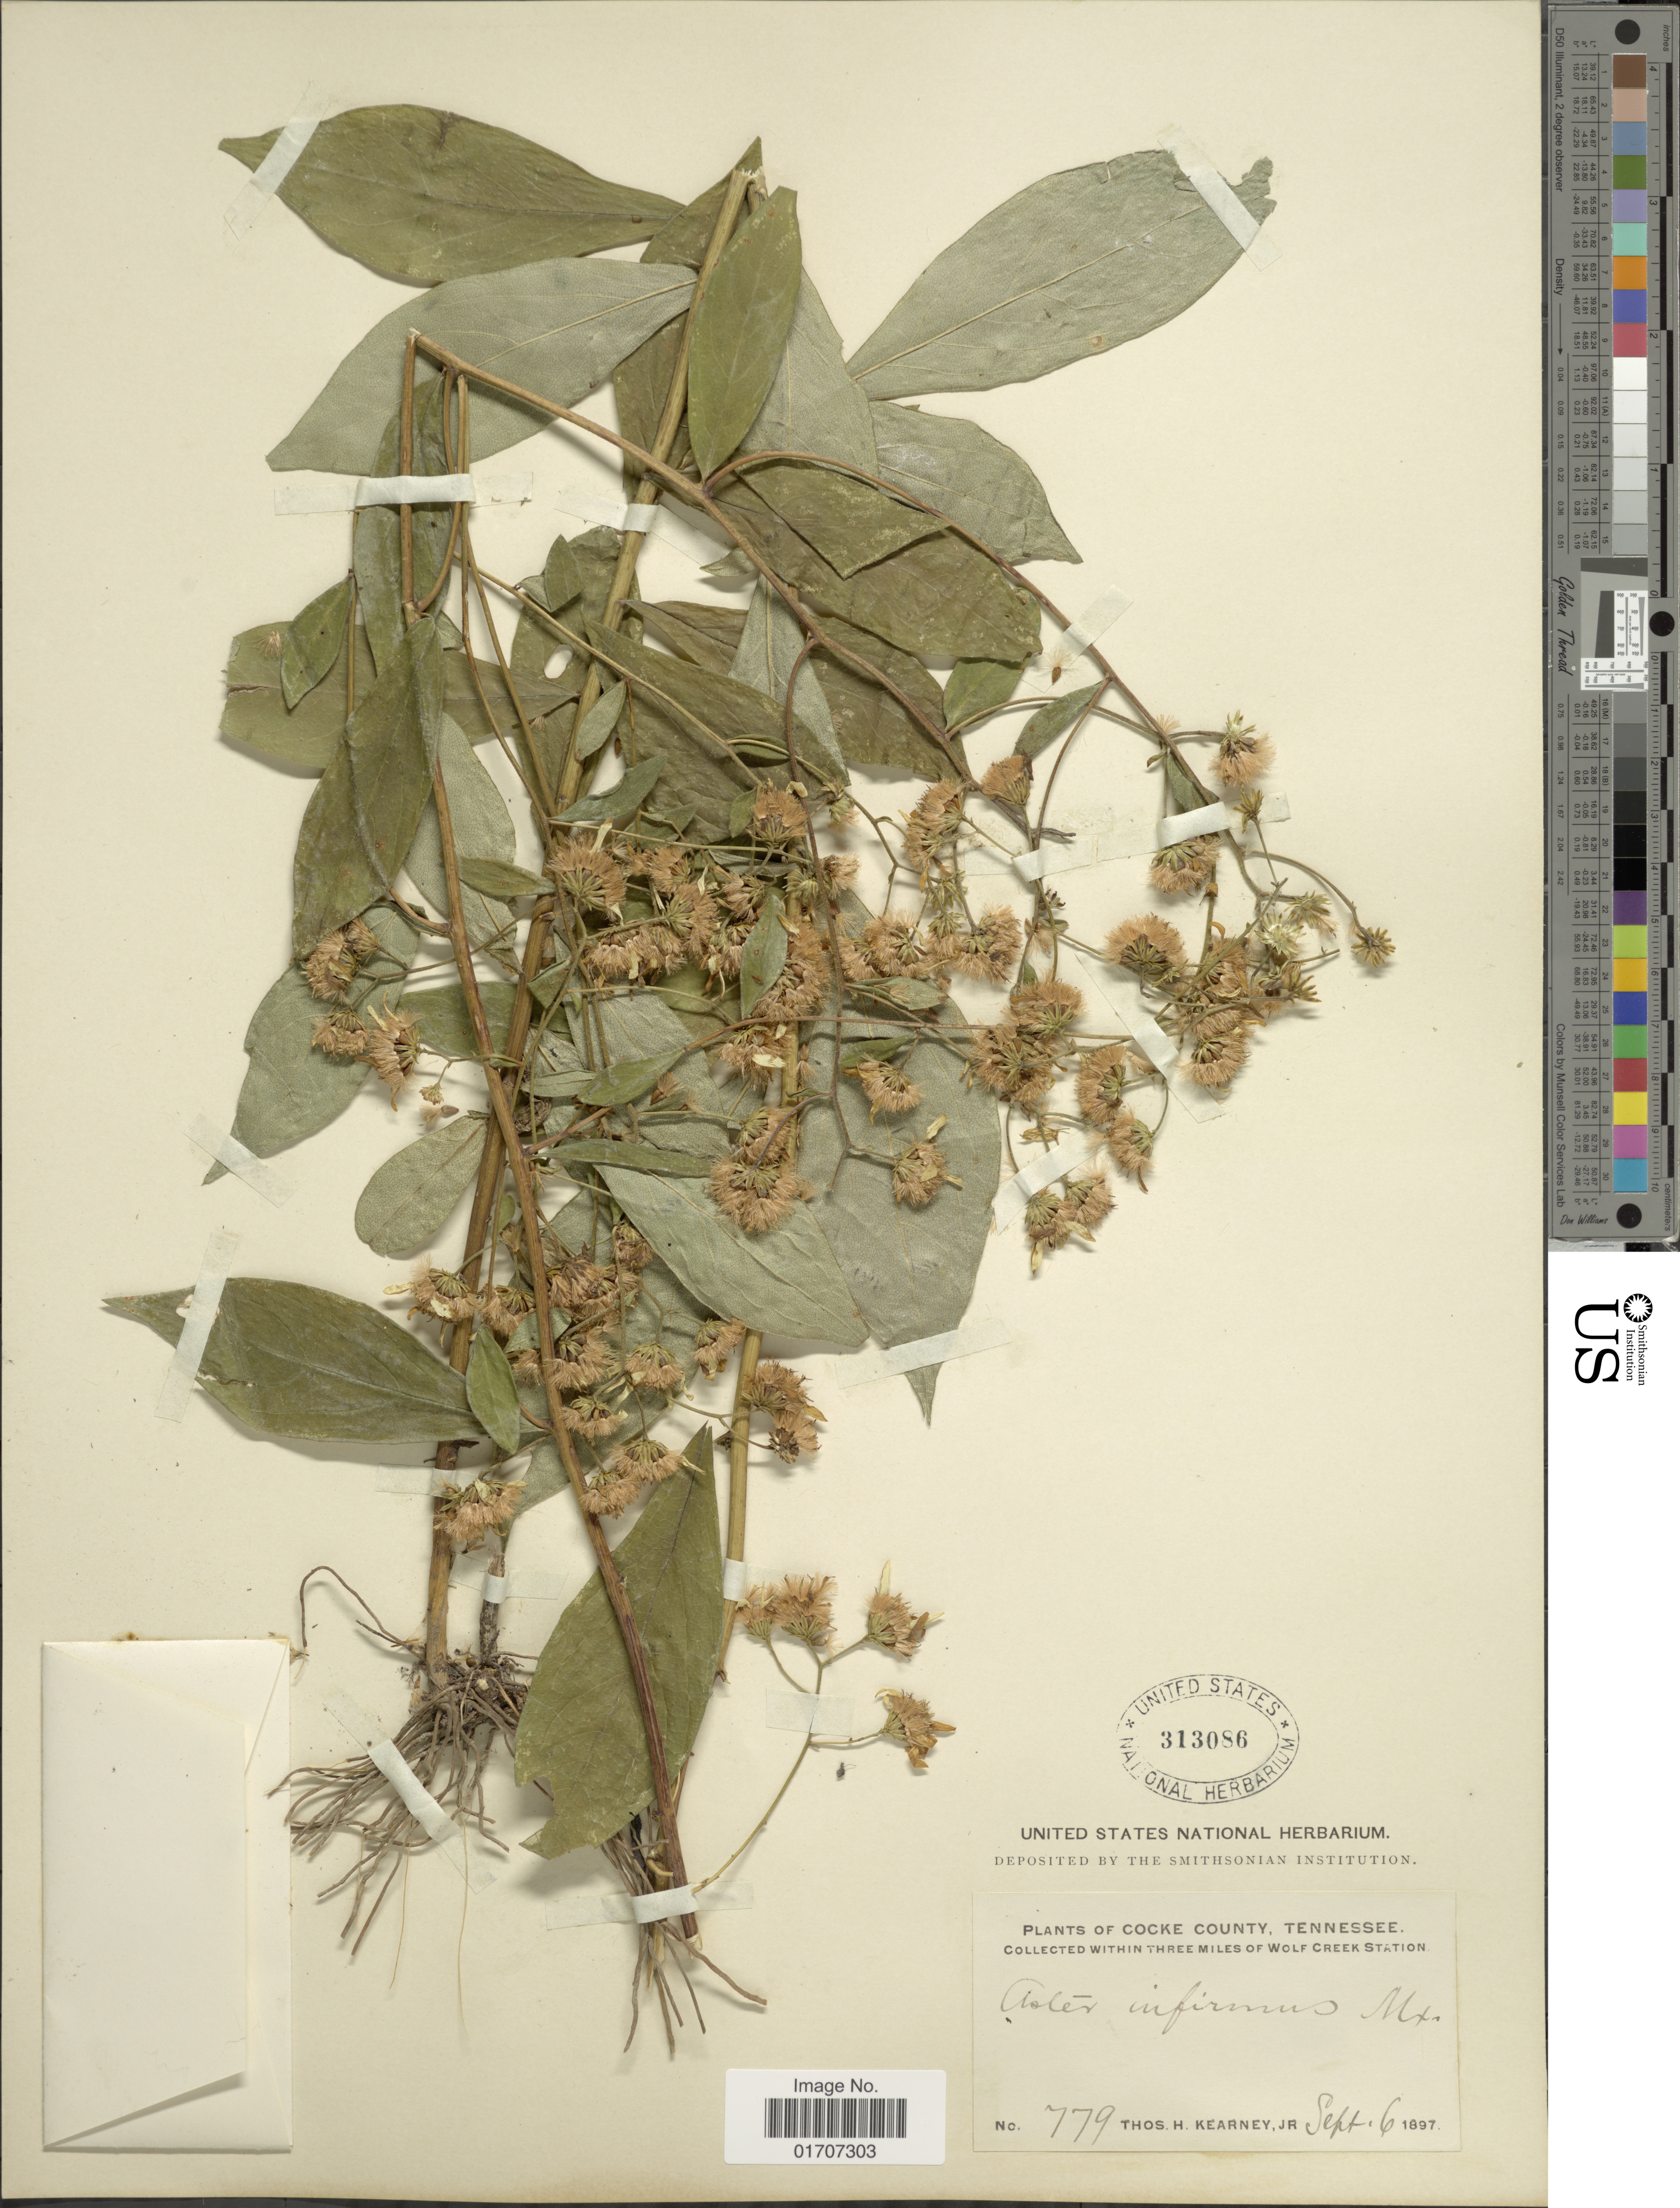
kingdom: Plantae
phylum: Tracheophyta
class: Magnoliopsida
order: Asterales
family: Asteraceae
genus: Doellingeria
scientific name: Doellingeria infirma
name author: (Michx.) Greene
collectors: T. H. Kearney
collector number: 779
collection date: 1897-09-06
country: United States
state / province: Tennessee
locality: Cocke County, Within Three Miles of Wolf Creek Station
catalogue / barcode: US 313086